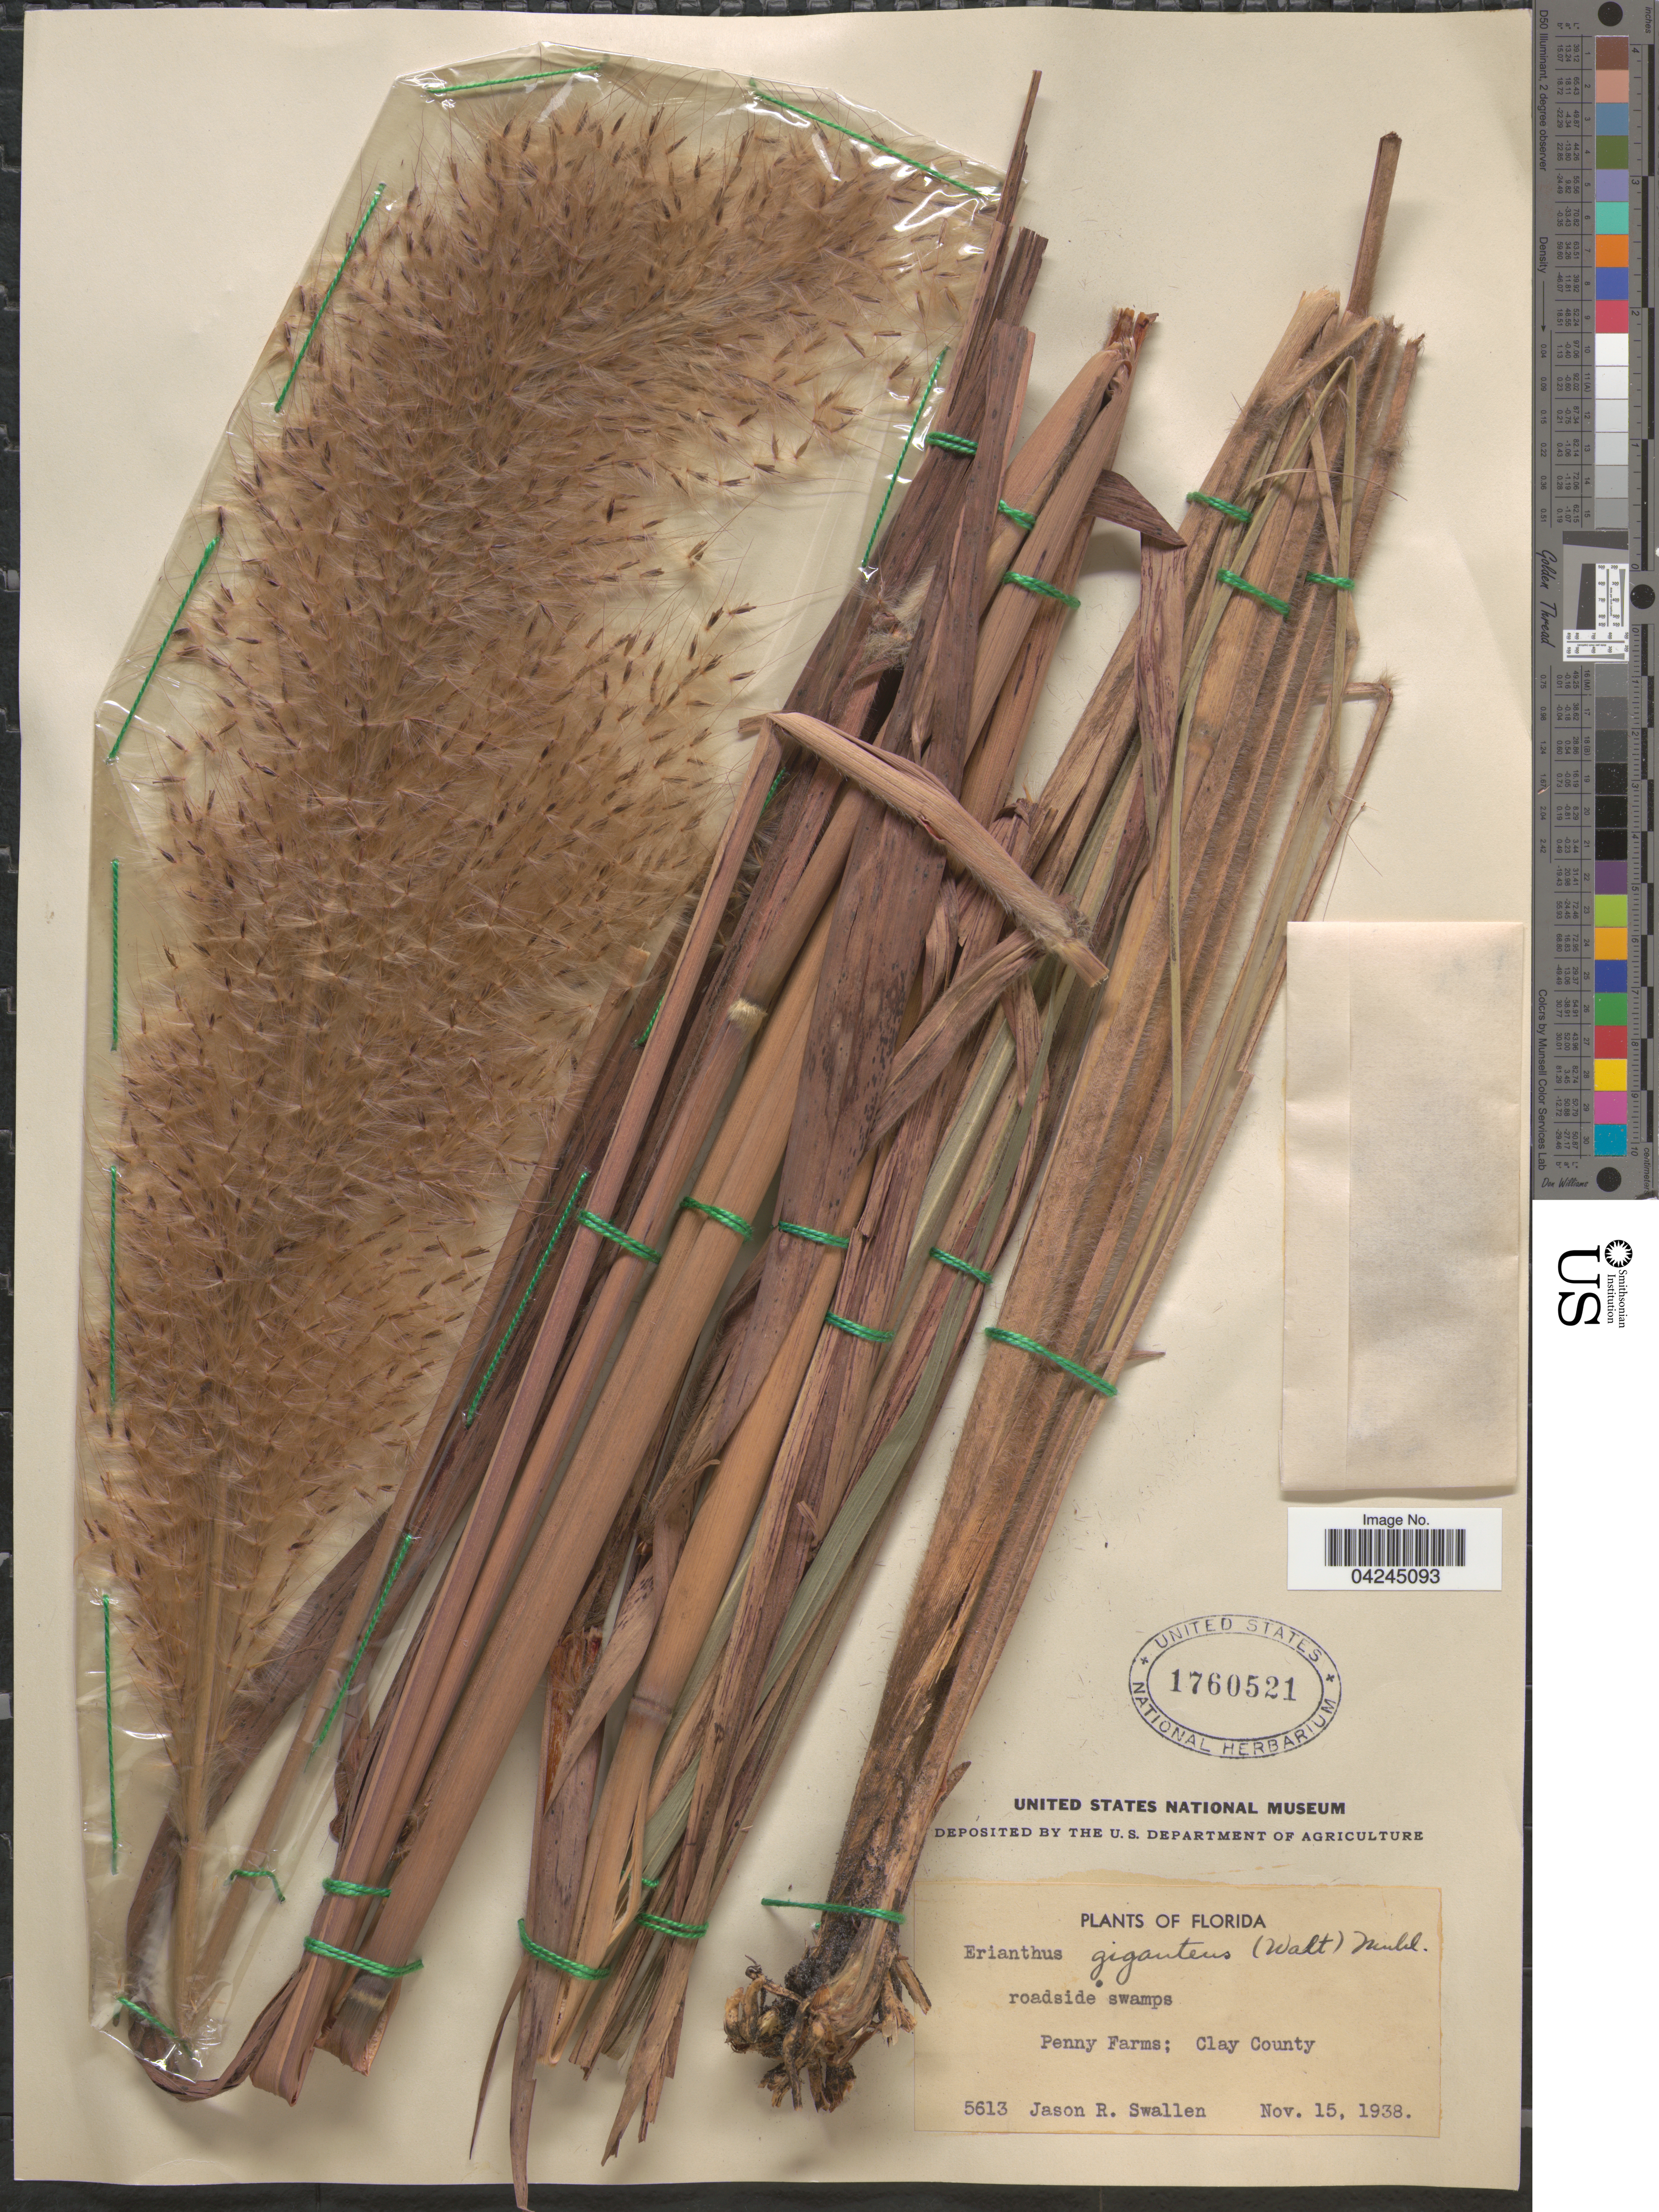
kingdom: Plantae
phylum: Tracheophyta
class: Liliopsida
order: Poales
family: Poaceae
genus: Erianthus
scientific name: Erianthus giganteus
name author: (Walter) P. Beauv.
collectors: J. R. Swallen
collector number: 5613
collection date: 1938-11-15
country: United States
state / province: Florida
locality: Roadside swamps Penny Farms; Clay County.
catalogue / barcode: US 1760521